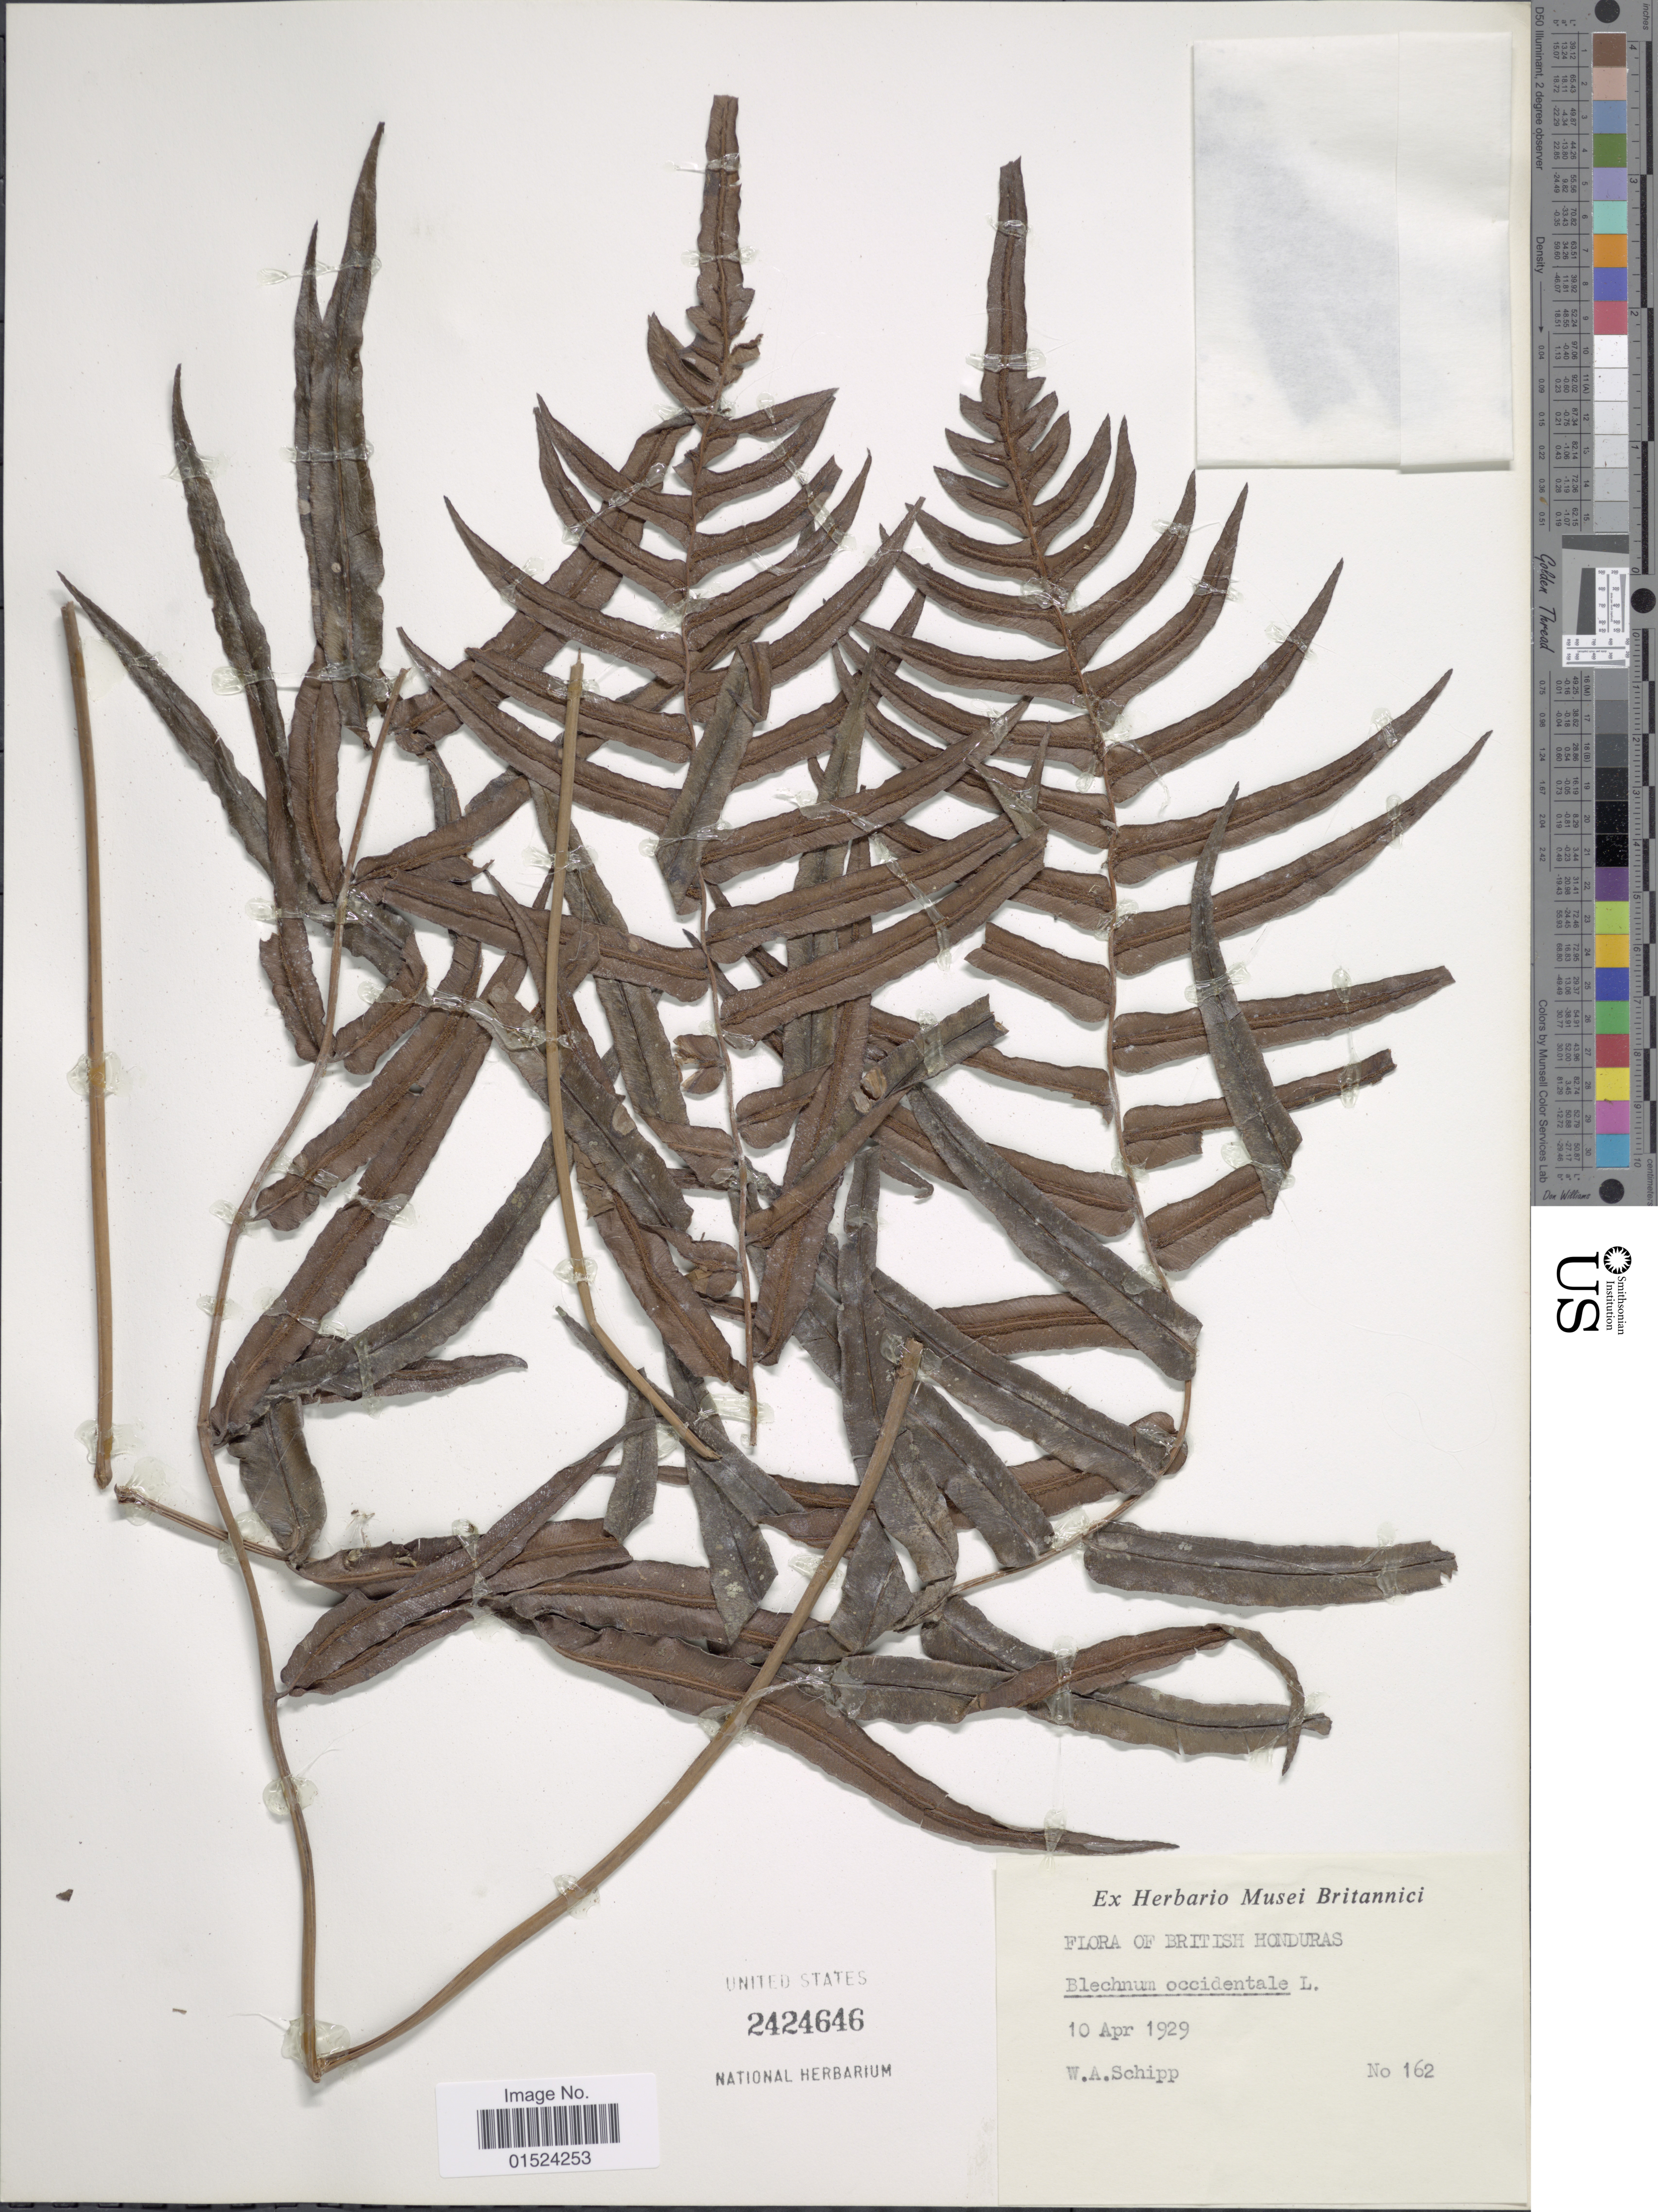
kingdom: Plantae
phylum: Tracheophyta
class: Polypodiopsida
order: Polypodiales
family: Blechnaceae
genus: Blechnum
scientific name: Blechnum occidentale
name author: L.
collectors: W. Schipp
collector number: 162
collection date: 1929-04-10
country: Belize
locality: British Honduras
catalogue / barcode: US 2424646